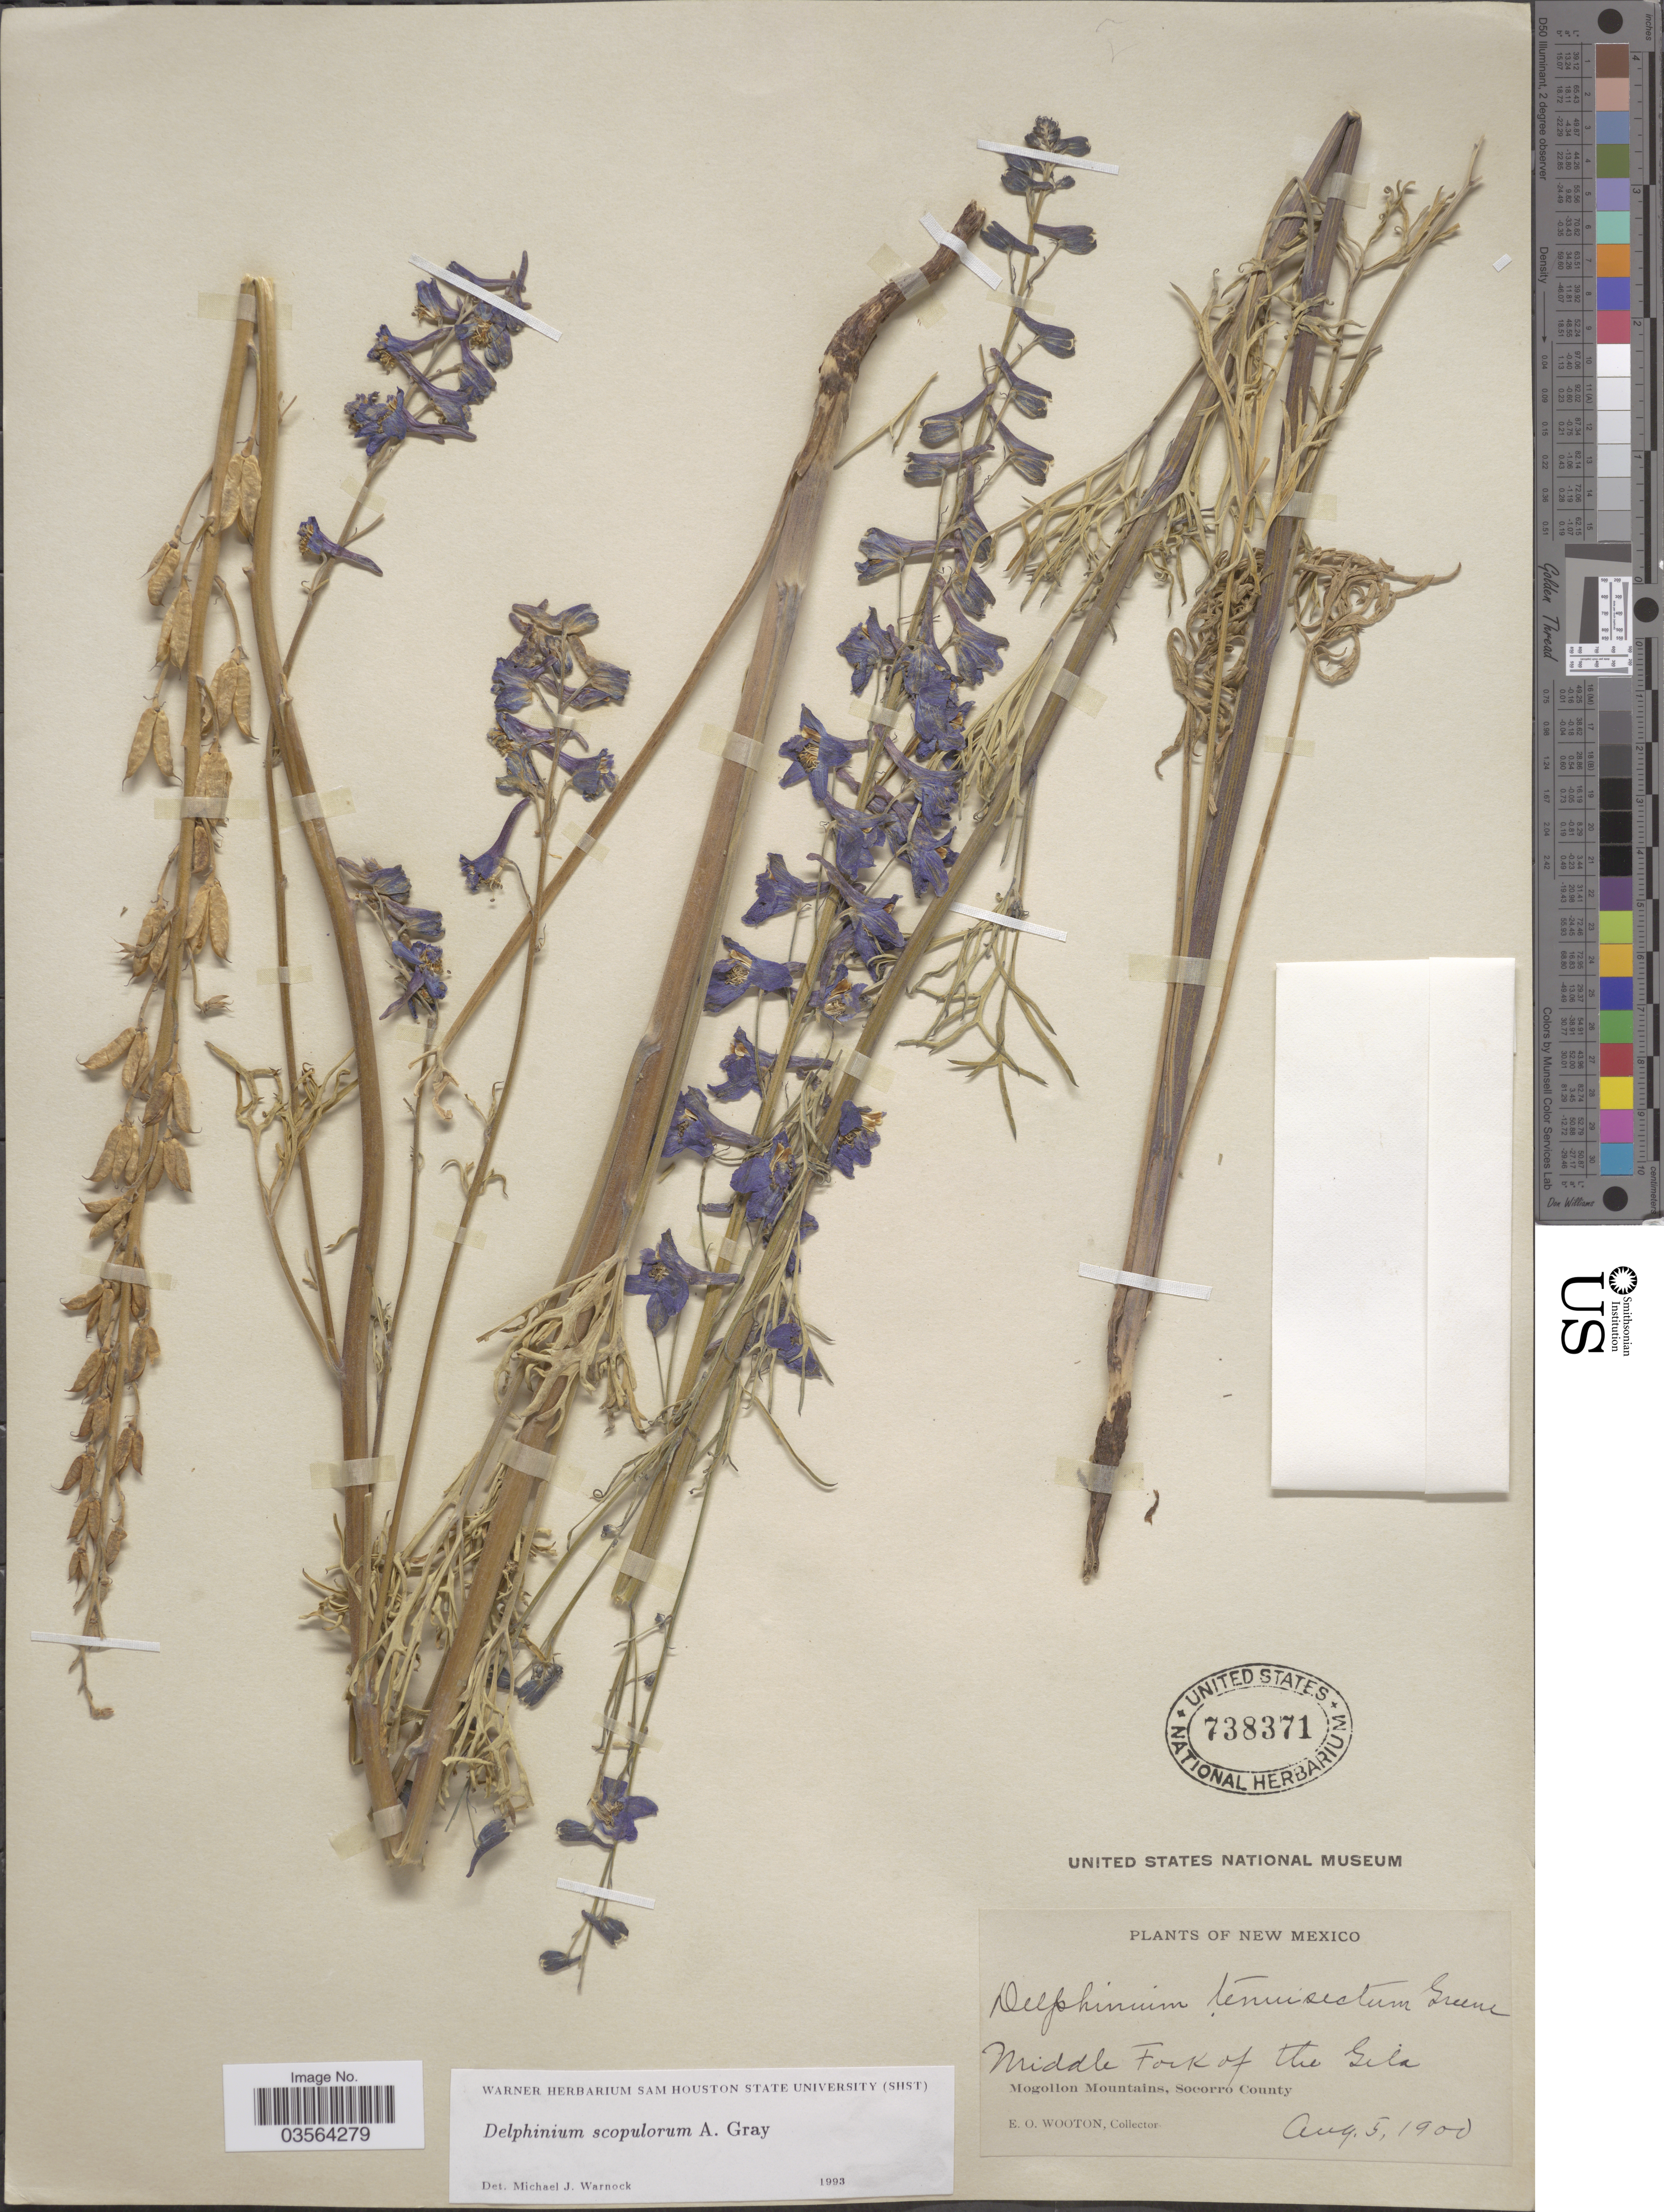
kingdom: Plantae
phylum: Tracheophyta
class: Magnoliopsida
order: Ranunculales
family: Ranunculaceae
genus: Delphinium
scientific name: Delphinium scopulorum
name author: A. Gray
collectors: E. O. Wooton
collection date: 1900-08-05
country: United States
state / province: New Mexico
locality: Middle Fork of The Gila. Mogollon Mountains, Socorro County.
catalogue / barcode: US 738371